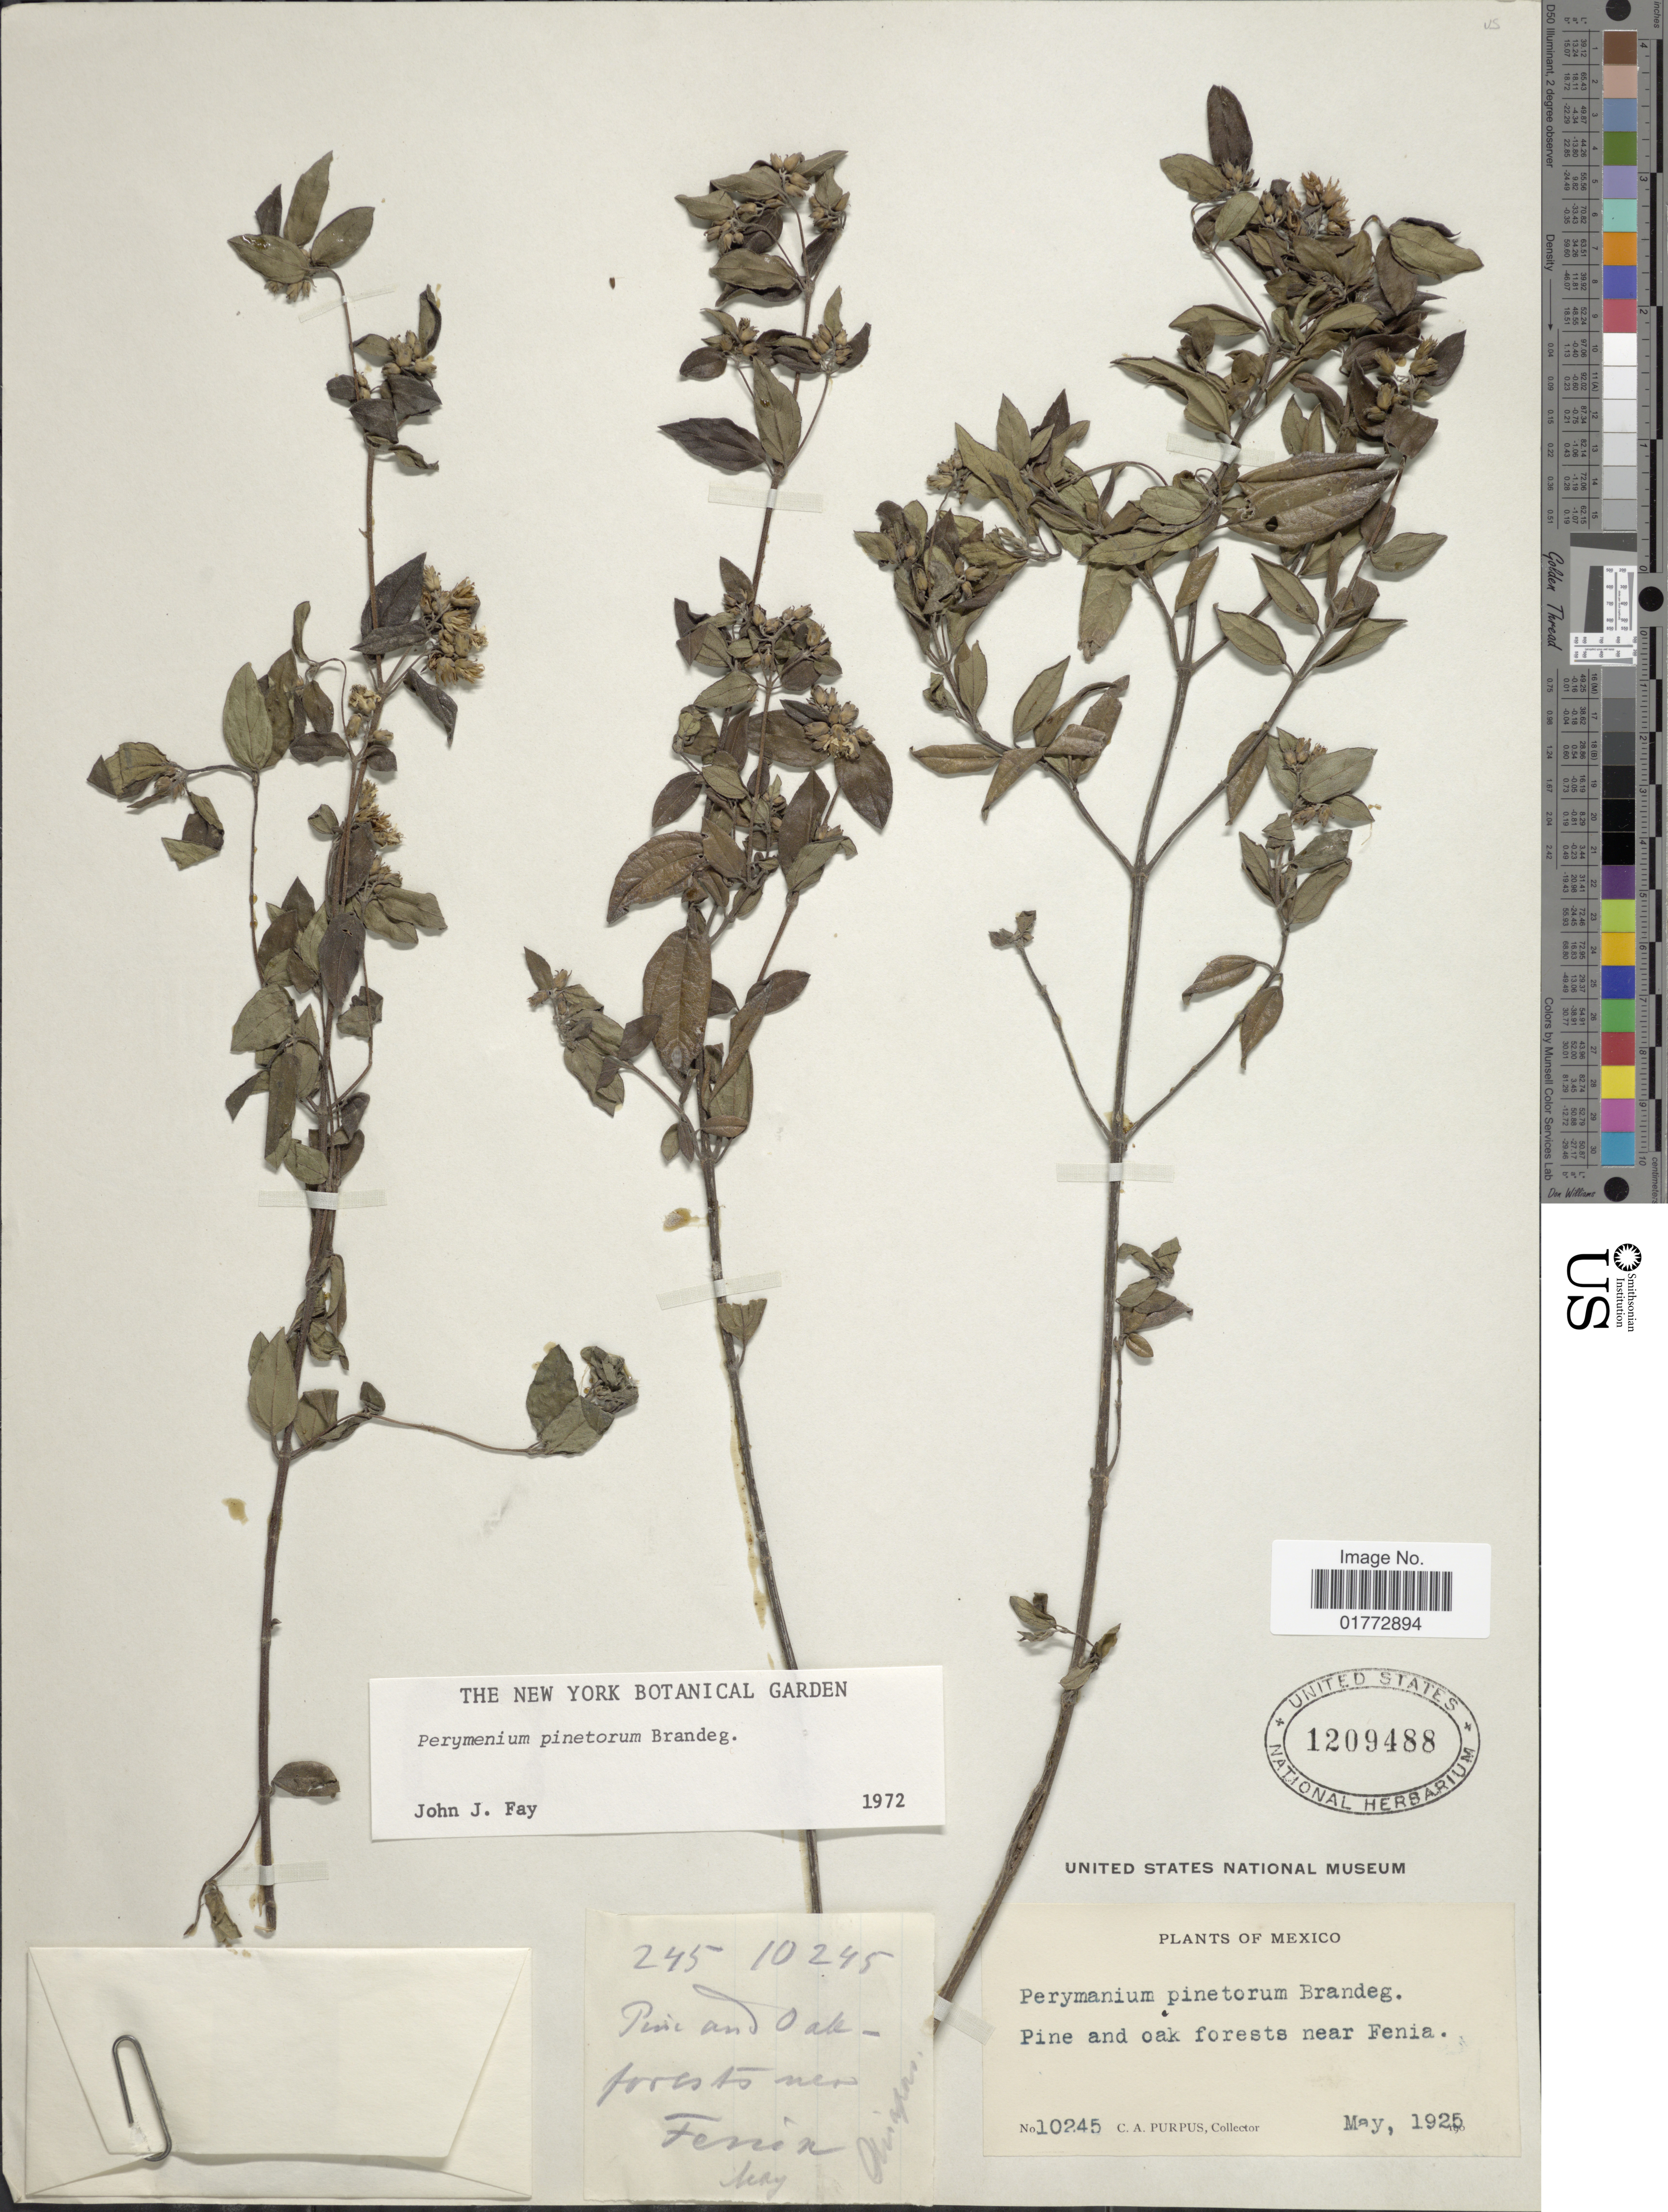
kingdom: Plantae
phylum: Tracheophyta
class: Magnoliopsida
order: Asterales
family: Asteraceae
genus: Perymenium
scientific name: Perymenium pinetorum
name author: Brandegee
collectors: C. A. Purpus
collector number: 10245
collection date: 1925-05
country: Mexico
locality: Pine and oak forests near Fenia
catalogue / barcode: US 1209488